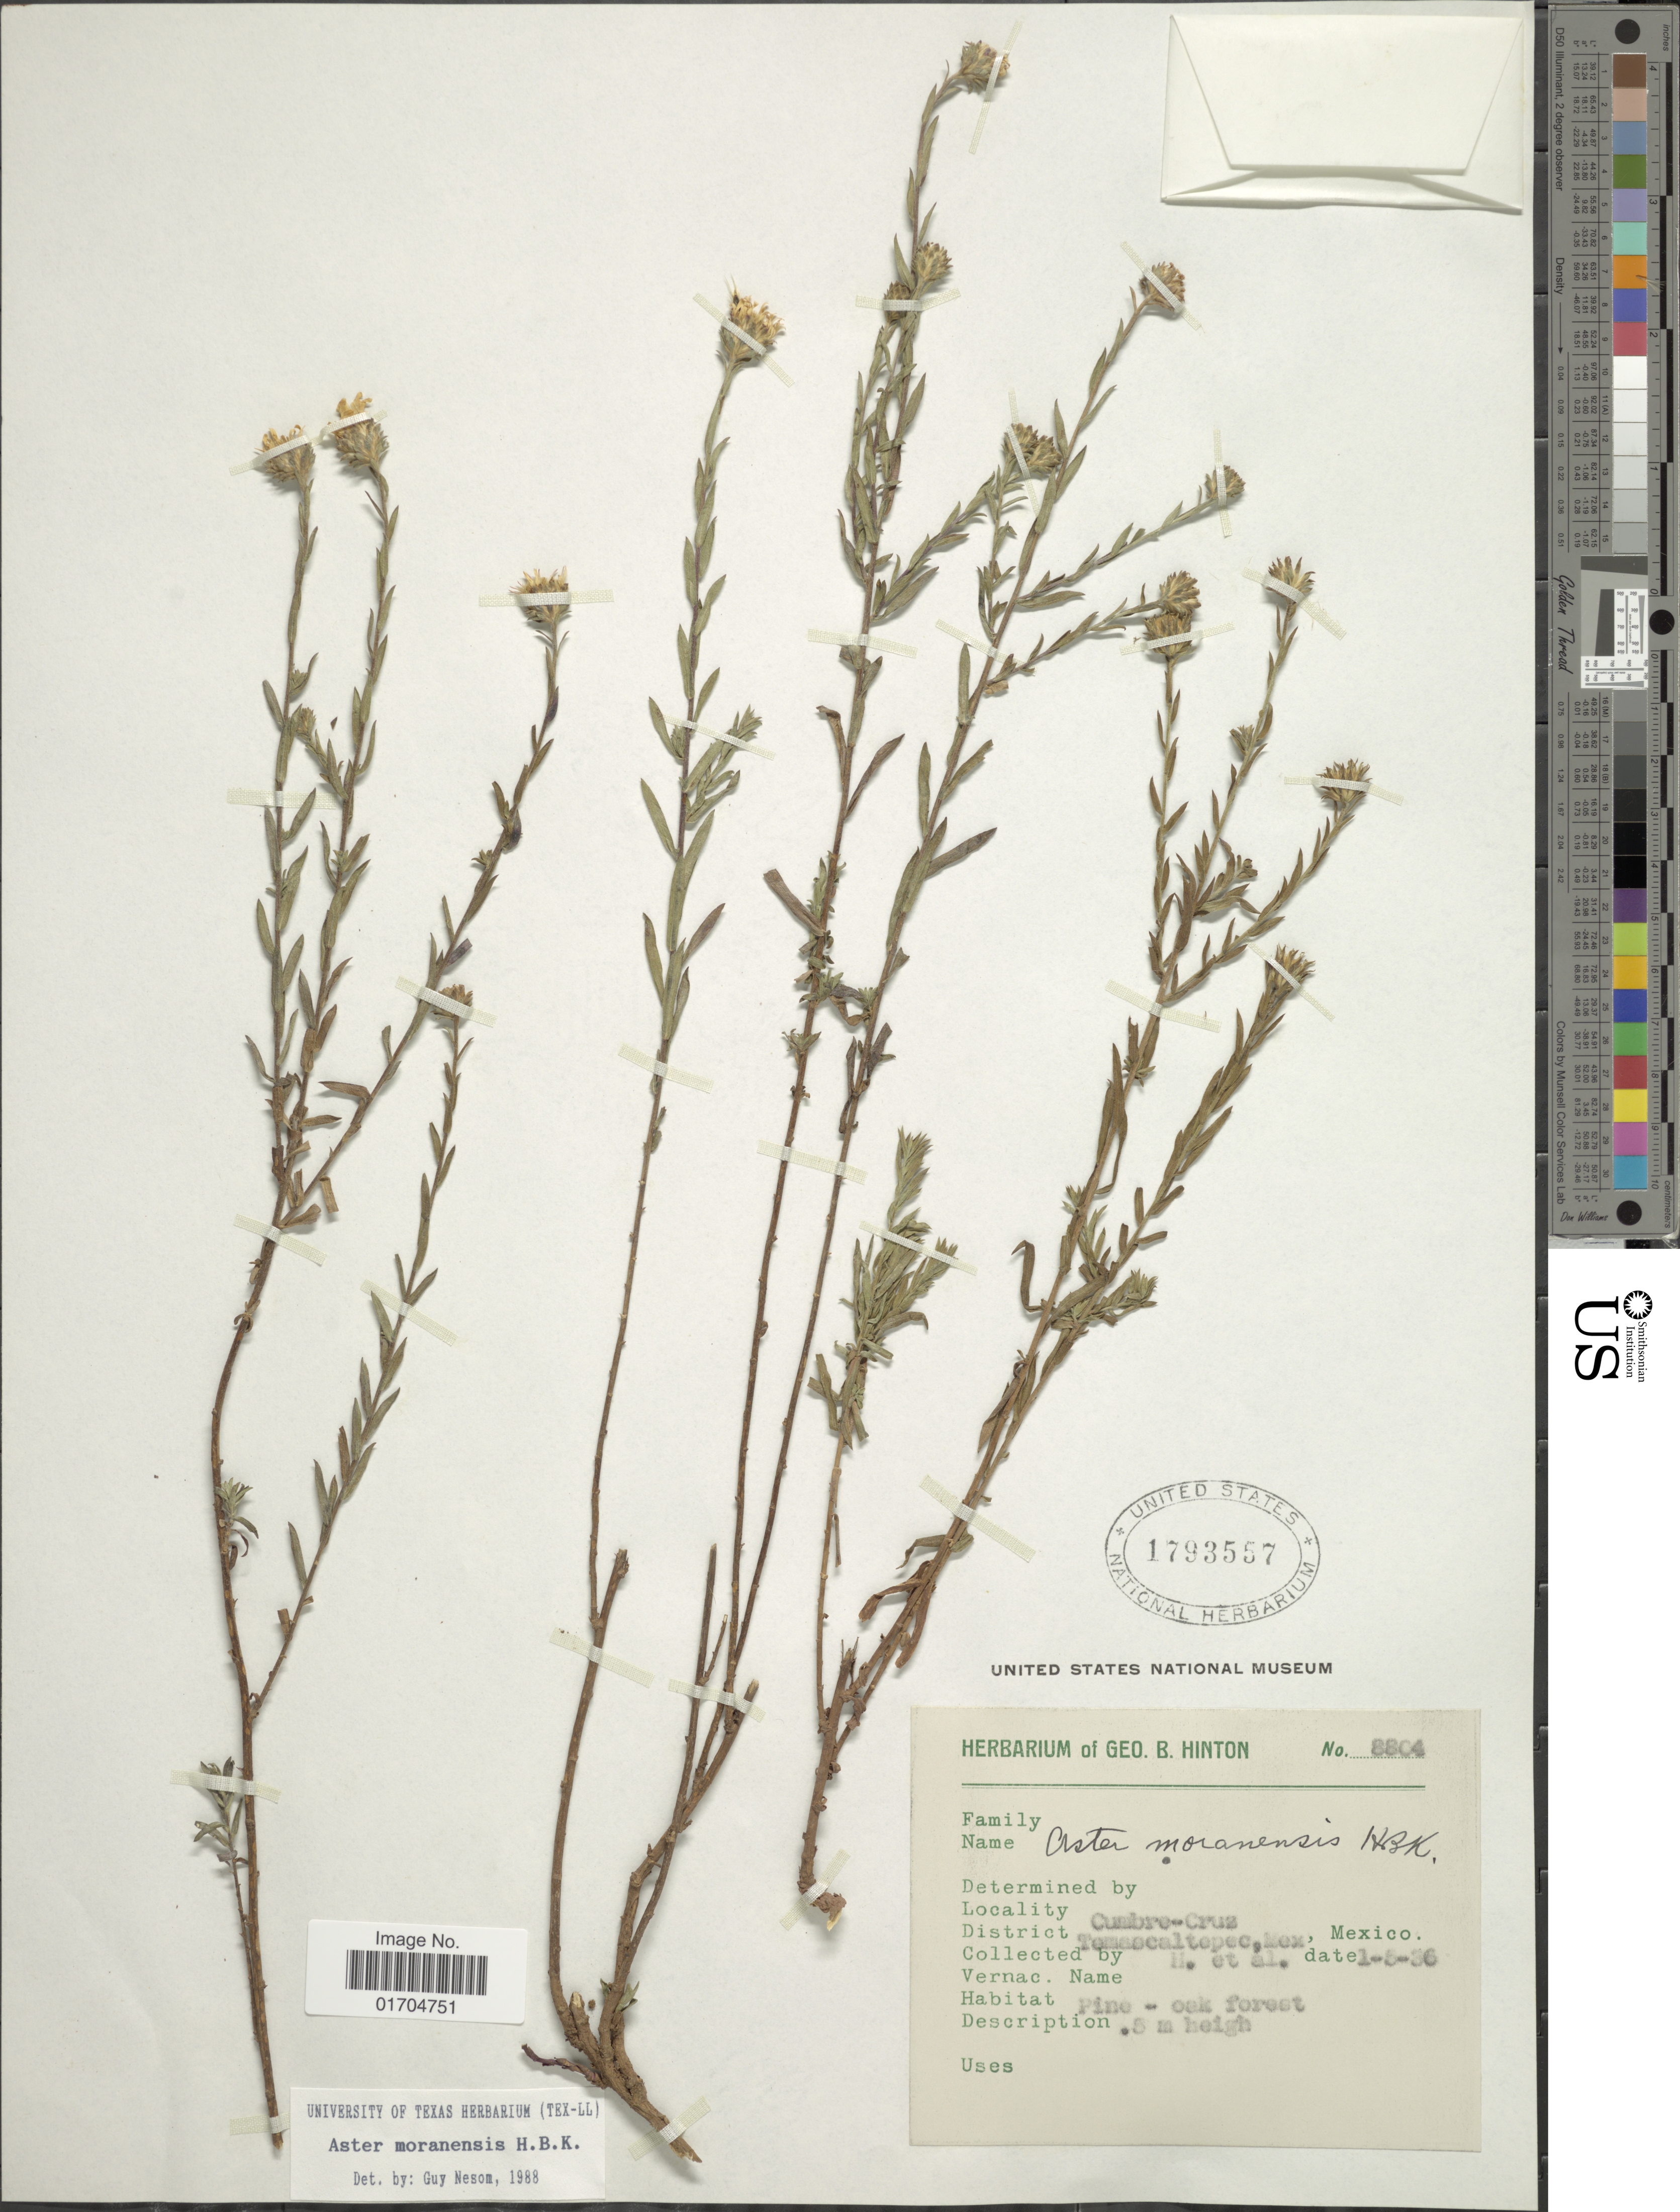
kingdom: Plantae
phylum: Tracheophyta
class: Magnoliopsida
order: Asterales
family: Asteraceae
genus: Symphyotrichum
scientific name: Symphyotrichum moranense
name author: (Kunth) G.L. Nesom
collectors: G. B. Hinton & et al.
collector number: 8804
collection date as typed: Transcribed d/m/y: 5/1/36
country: Mexico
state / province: México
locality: Cumbre-Cruz, District Temascaltepec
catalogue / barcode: US 1793557